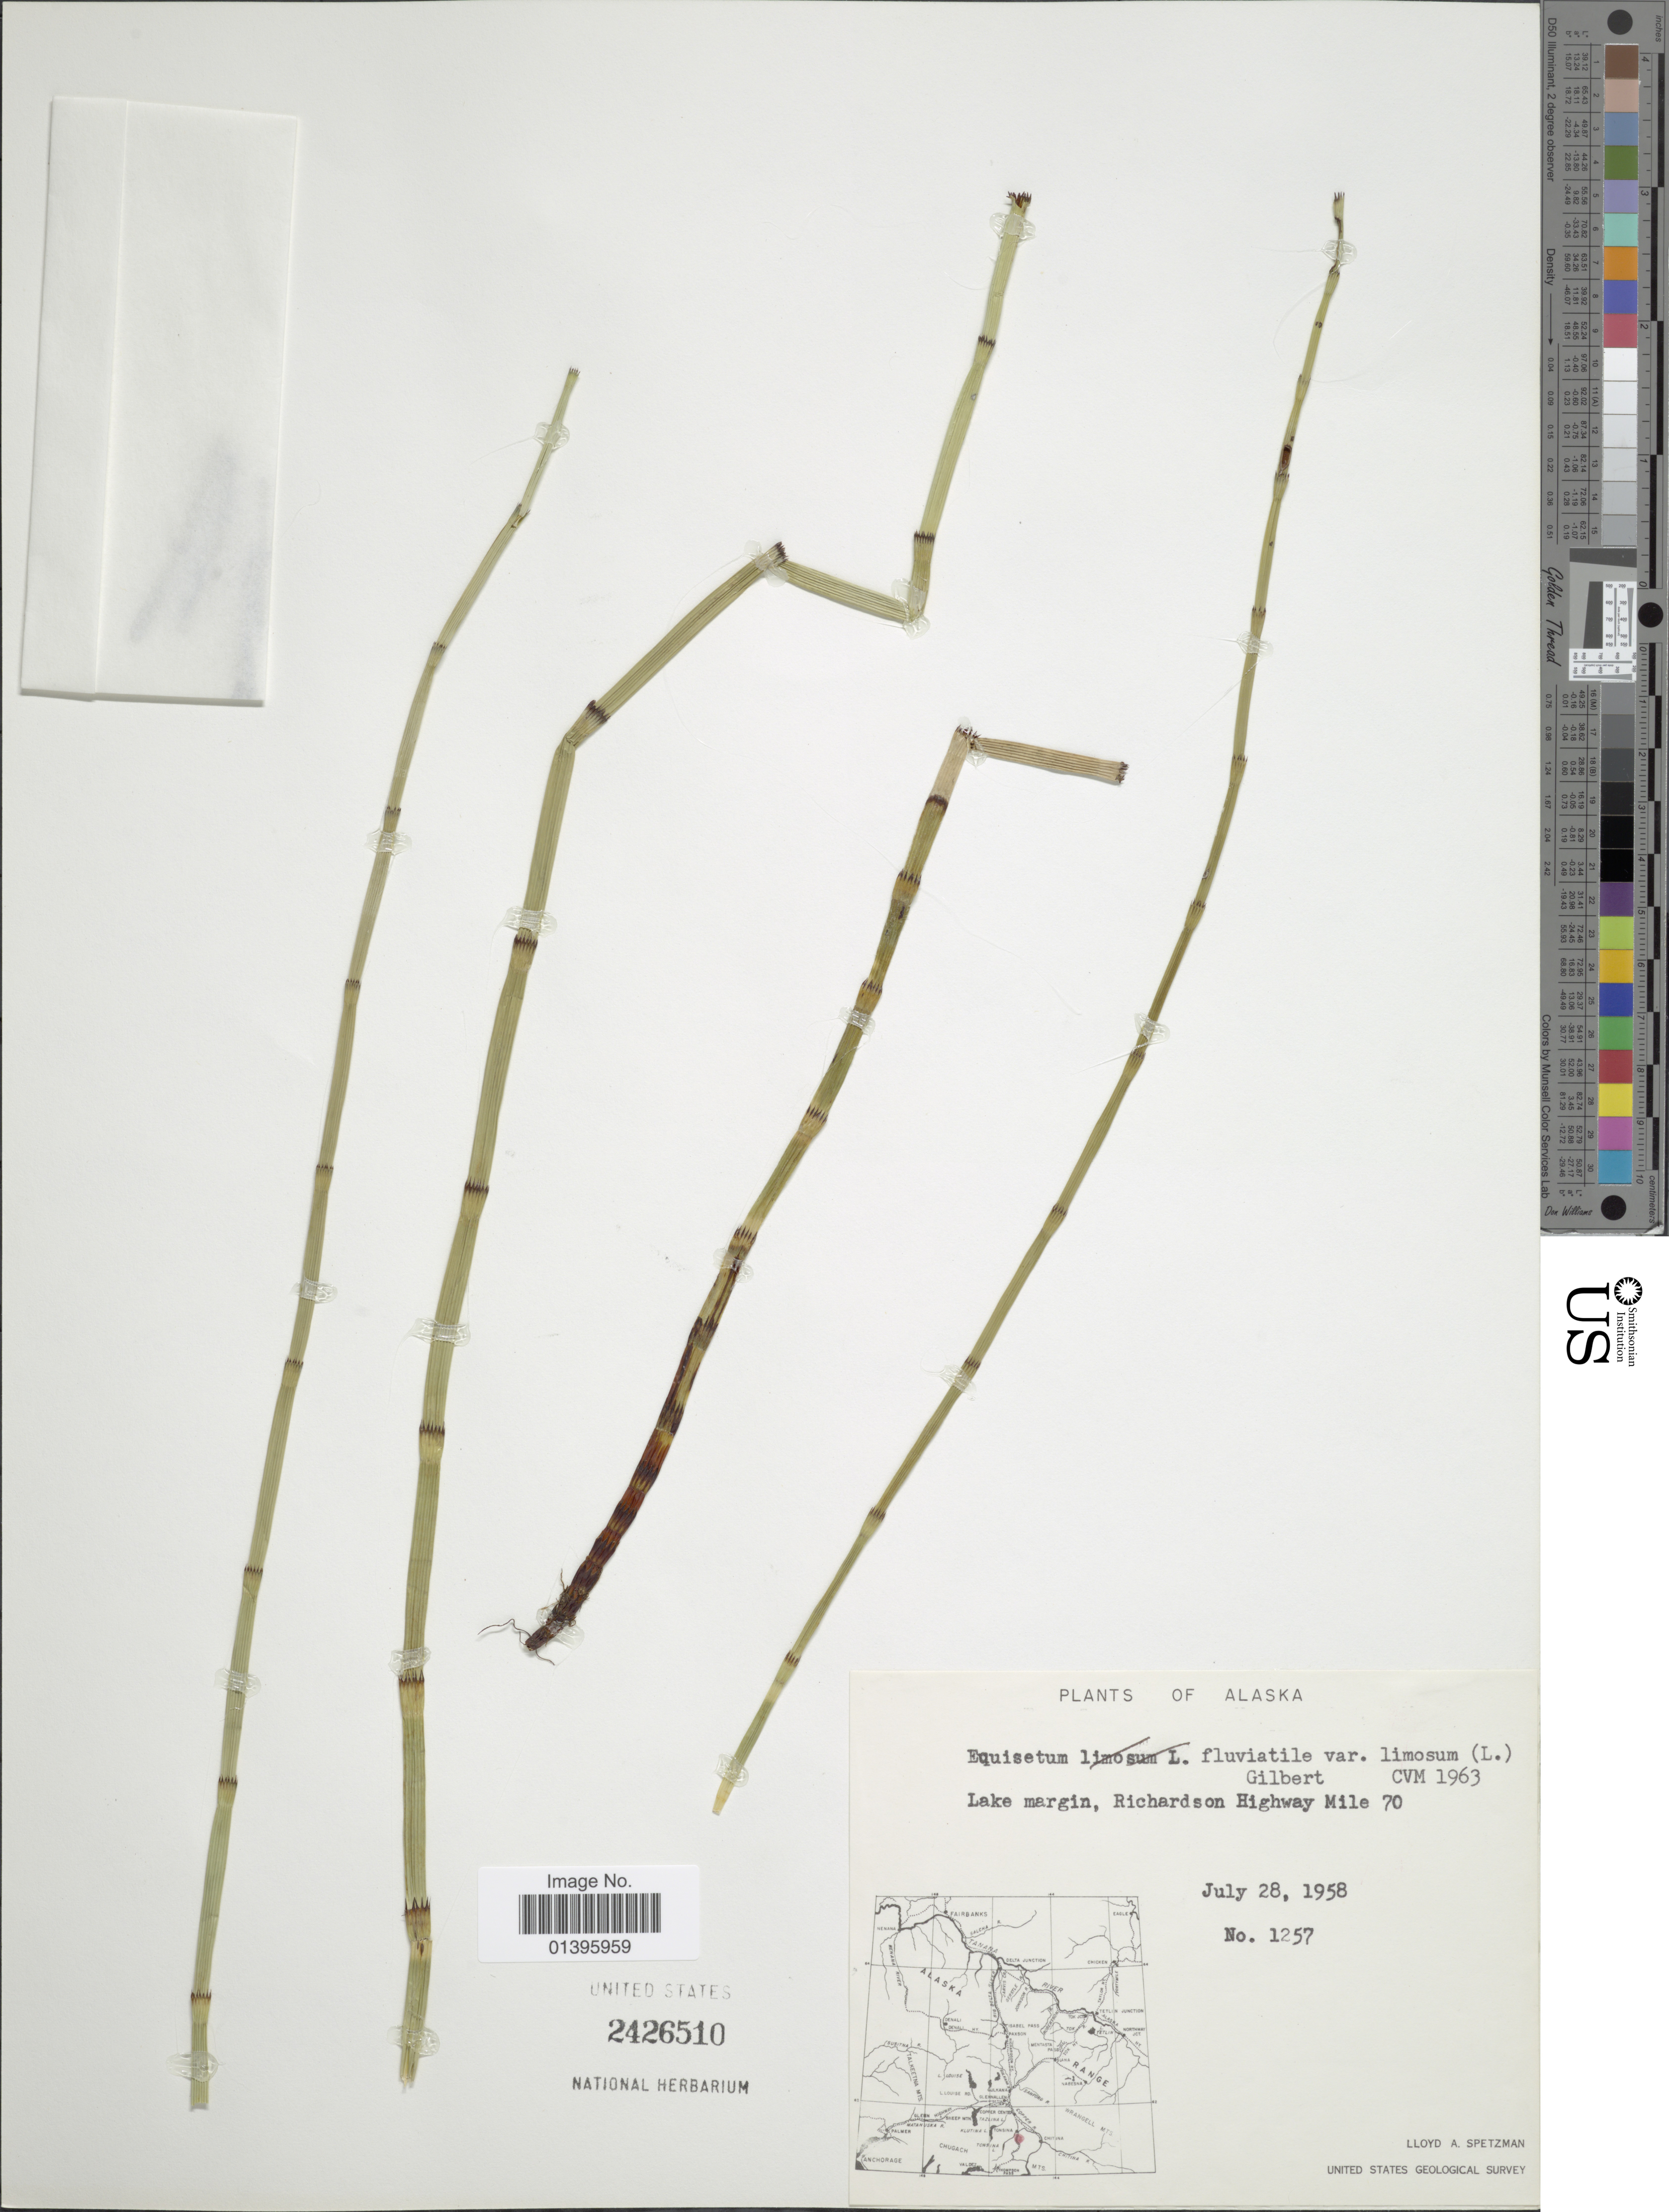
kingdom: Plantae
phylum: Tracheophyta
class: Polypodiopsida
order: Equisetales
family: Equisetaceae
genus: Equisetum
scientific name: Equisetum fluviatile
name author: L.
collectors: L. Spetzman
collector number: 1257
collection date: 1958-07-28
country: United States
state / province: Alaska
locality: Lake margin, Richardson Highway Mile 70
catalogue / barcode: US 2426510